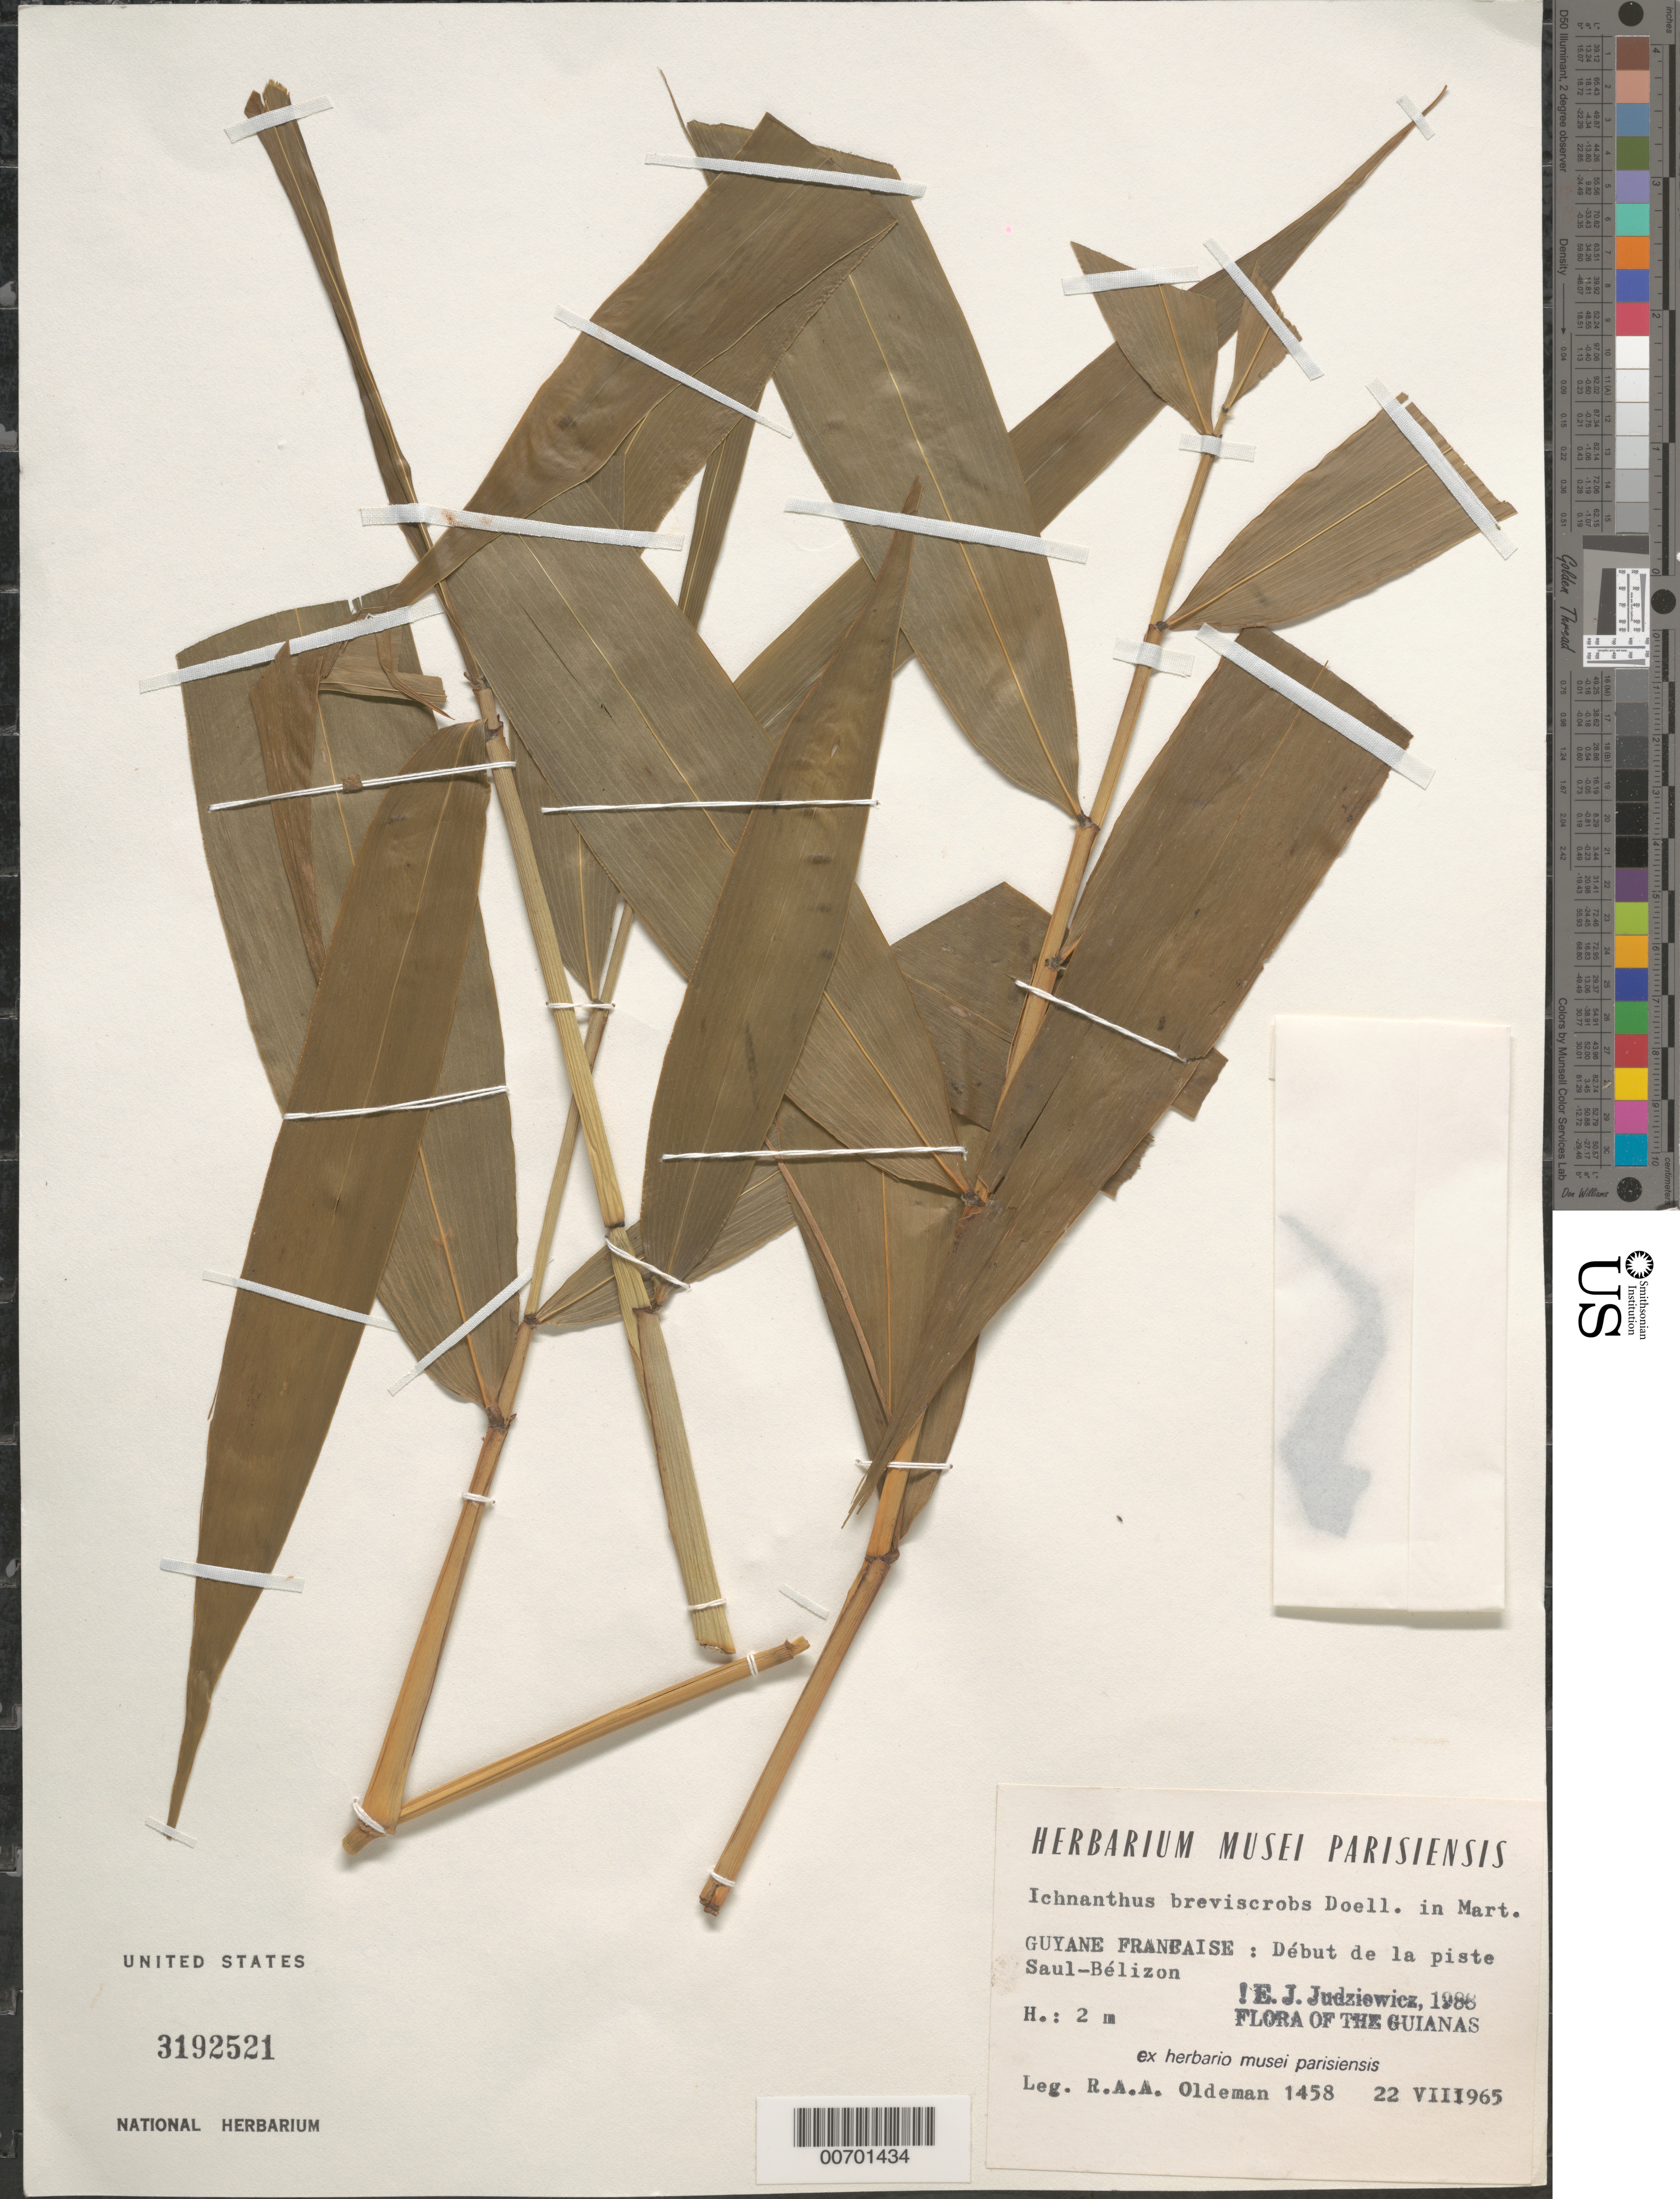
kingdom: Plantae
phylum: Tracheophyta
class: Liliopsida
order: Poales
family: Poaceae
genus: Ichnanthus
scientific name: Ichnanthus breviscrobs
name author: Döll in Mart.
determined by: Judziewicz, E. J.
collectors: R. Oldeman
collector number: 1458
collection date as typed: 22-Jul-65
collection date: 1965-07-22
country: French Guiana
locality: Piste Saül-Bélizon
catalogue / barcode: US 3192521